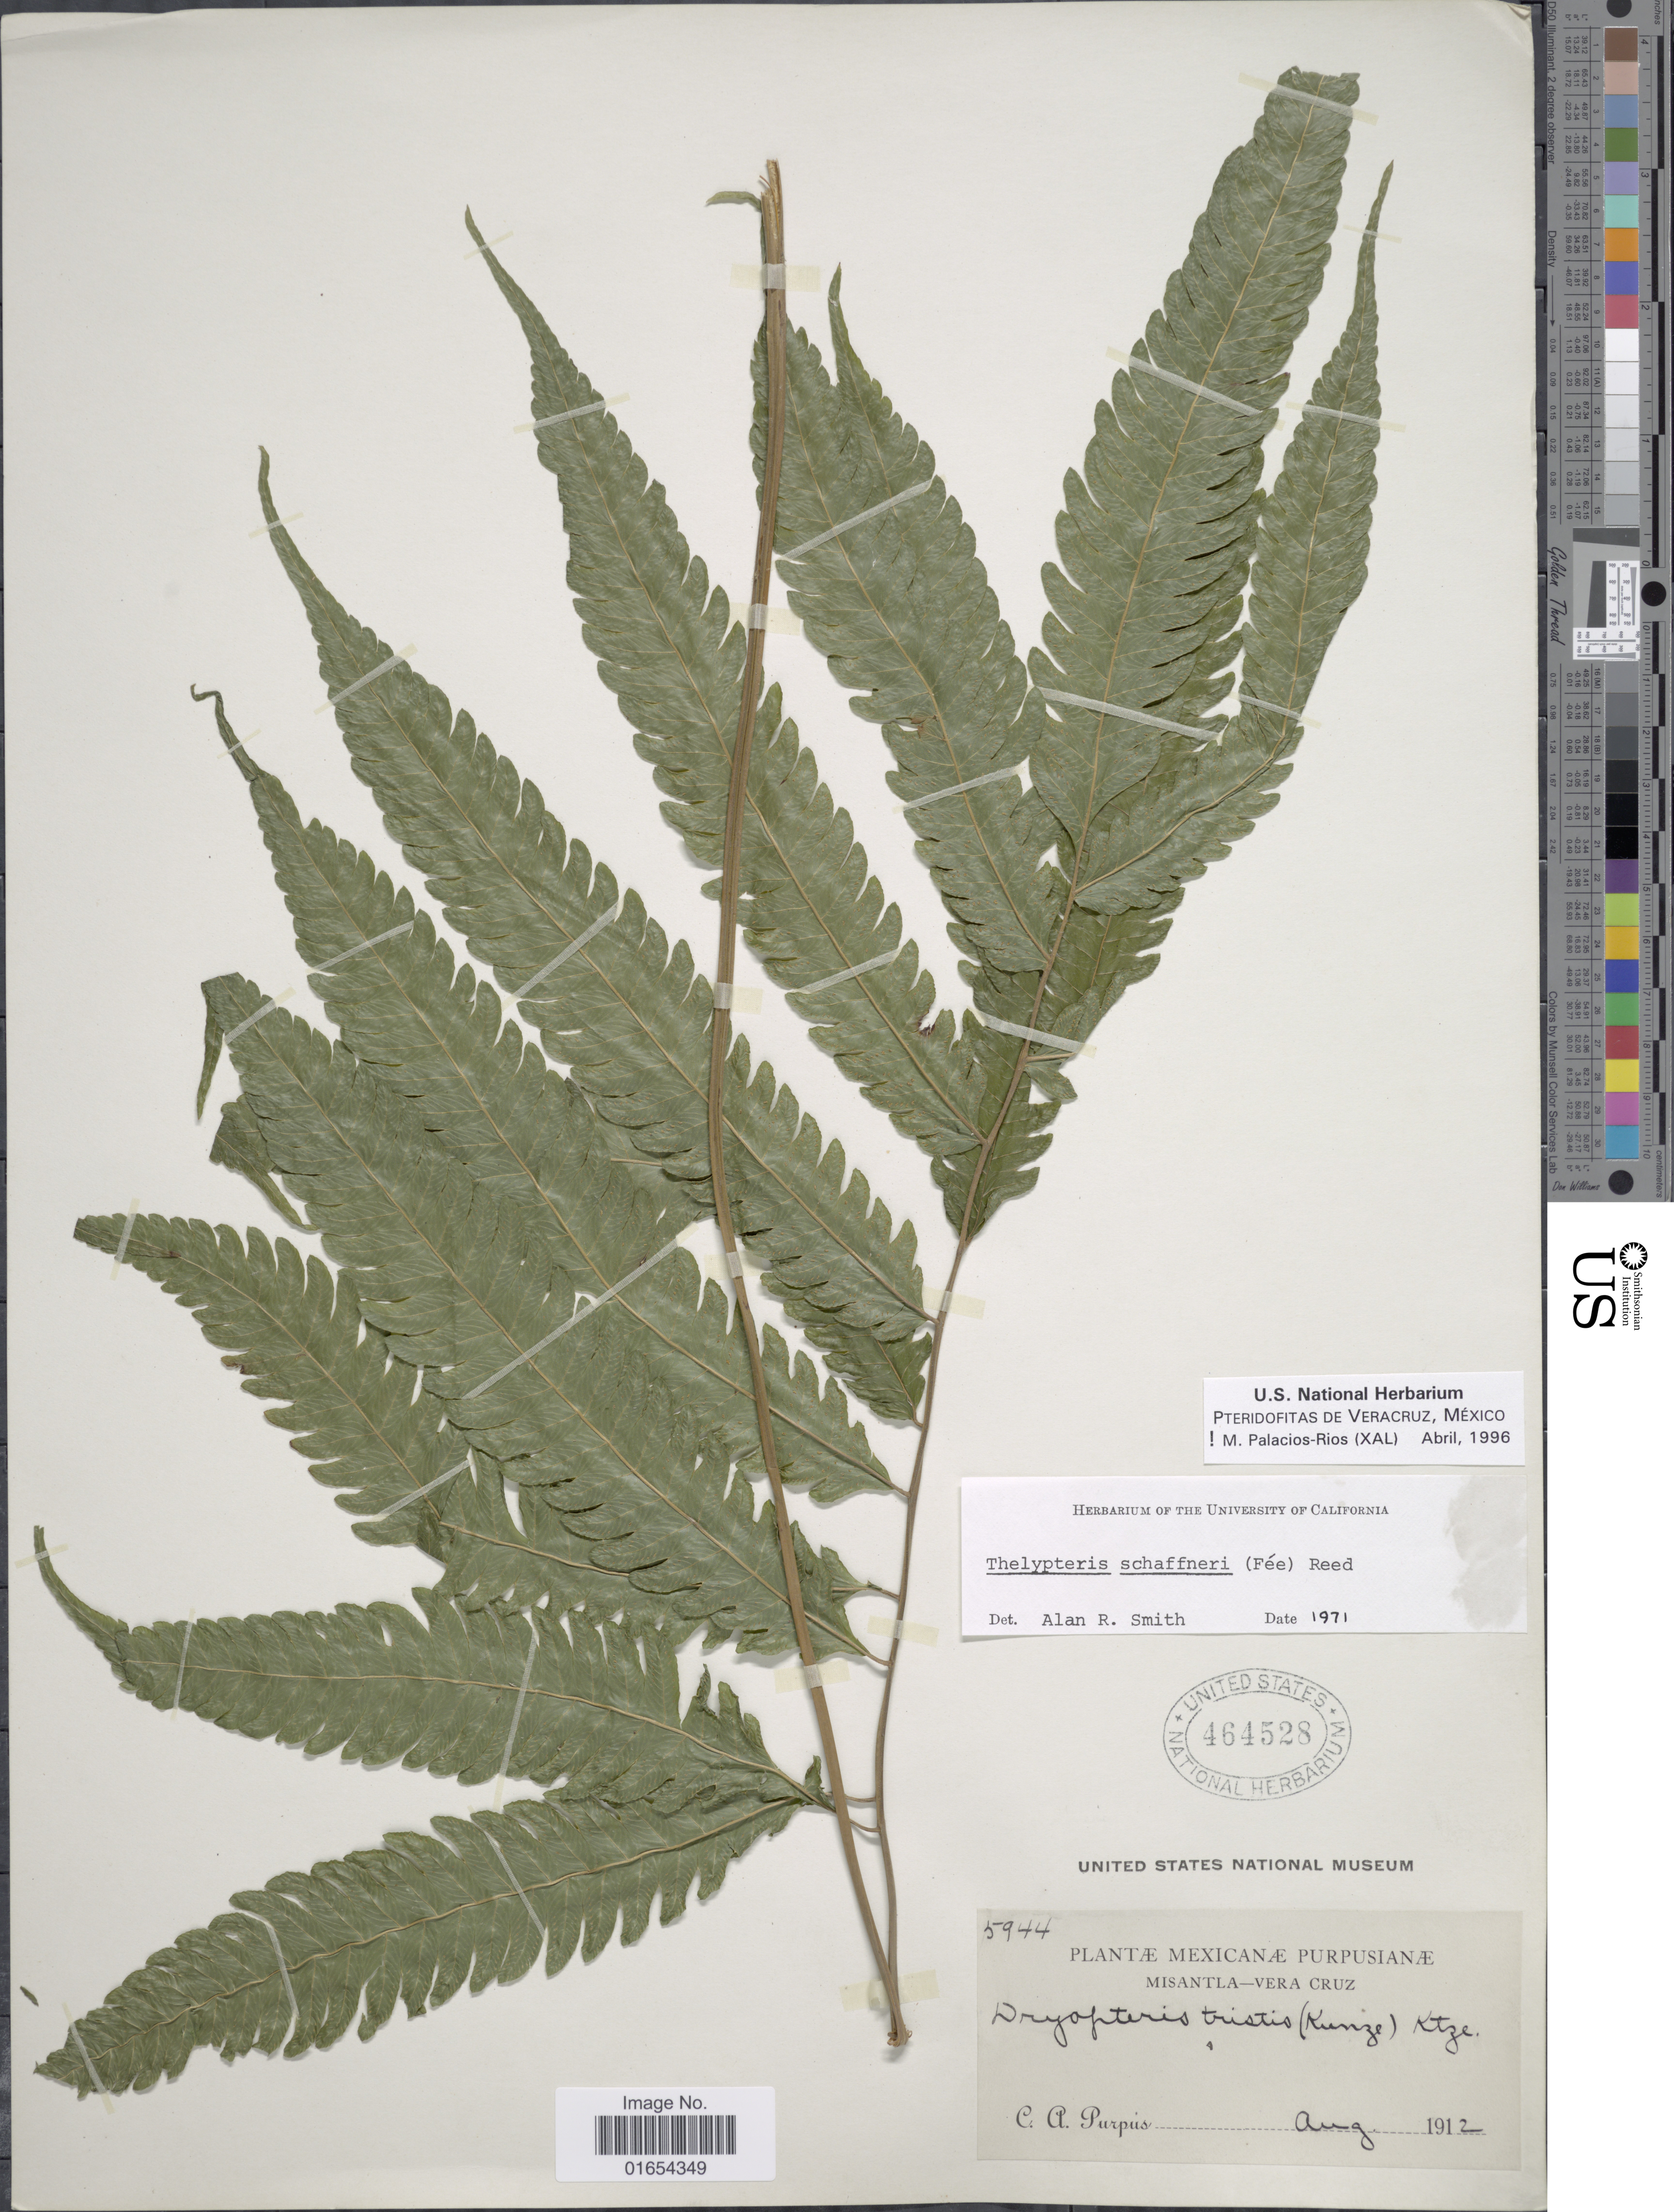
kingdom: Plantae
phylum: Tracheophyta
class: Polypodiopsida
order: Polypodiales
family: Thelypteridaceae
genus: Goniopteris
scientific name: Goniopteris schaffneri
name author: (Fée) Salino & T.E. Almeida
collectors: C. A. Purpus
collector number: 5944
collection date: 1912-08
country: Mexico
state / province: Veracruz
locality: Misantla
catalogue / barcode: US 464528